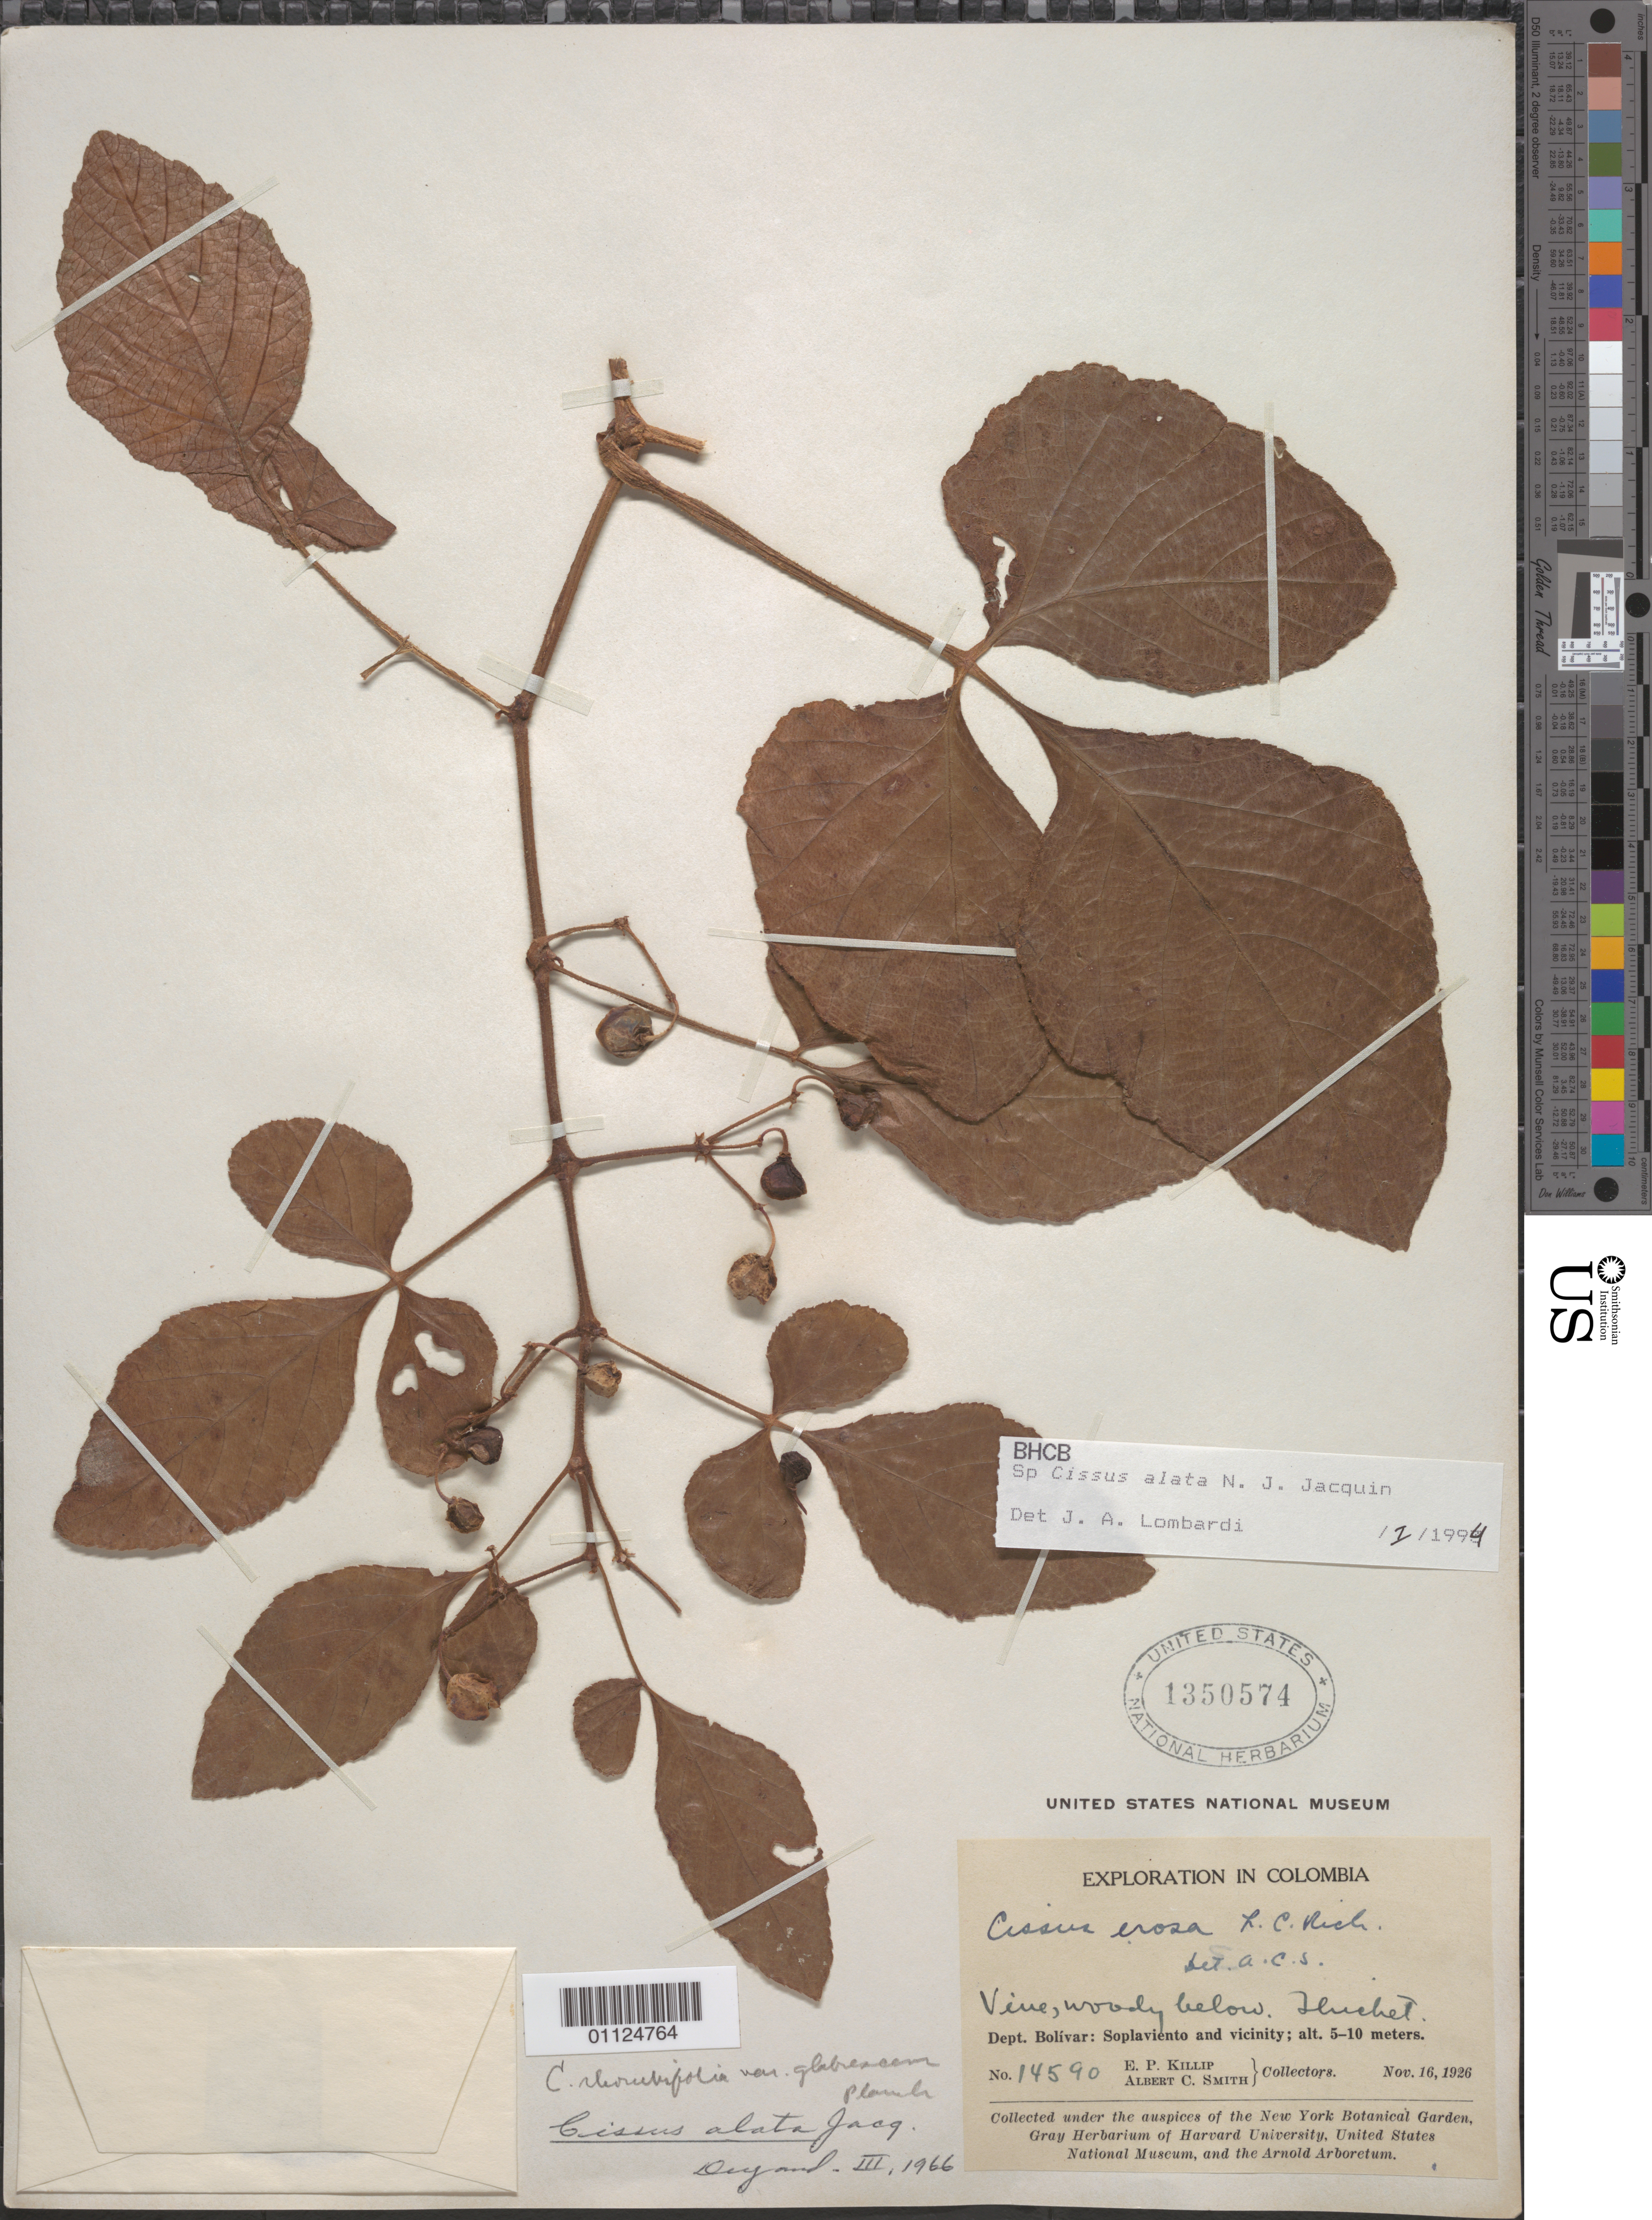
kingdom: Plantae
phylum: Tracheophyta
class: Magnoliopsida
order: Vitales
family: Vitaceae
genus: Cissus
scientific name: Cissus alata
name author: Jacq.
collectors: E. P. Killip & A. C. Smith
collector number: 14590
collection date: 1926-11-16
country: Colombia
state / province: Bolívar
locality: Soplaviento and vicinity.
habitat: Woody vine, thicket.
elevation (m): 5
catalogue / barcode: US 1350574